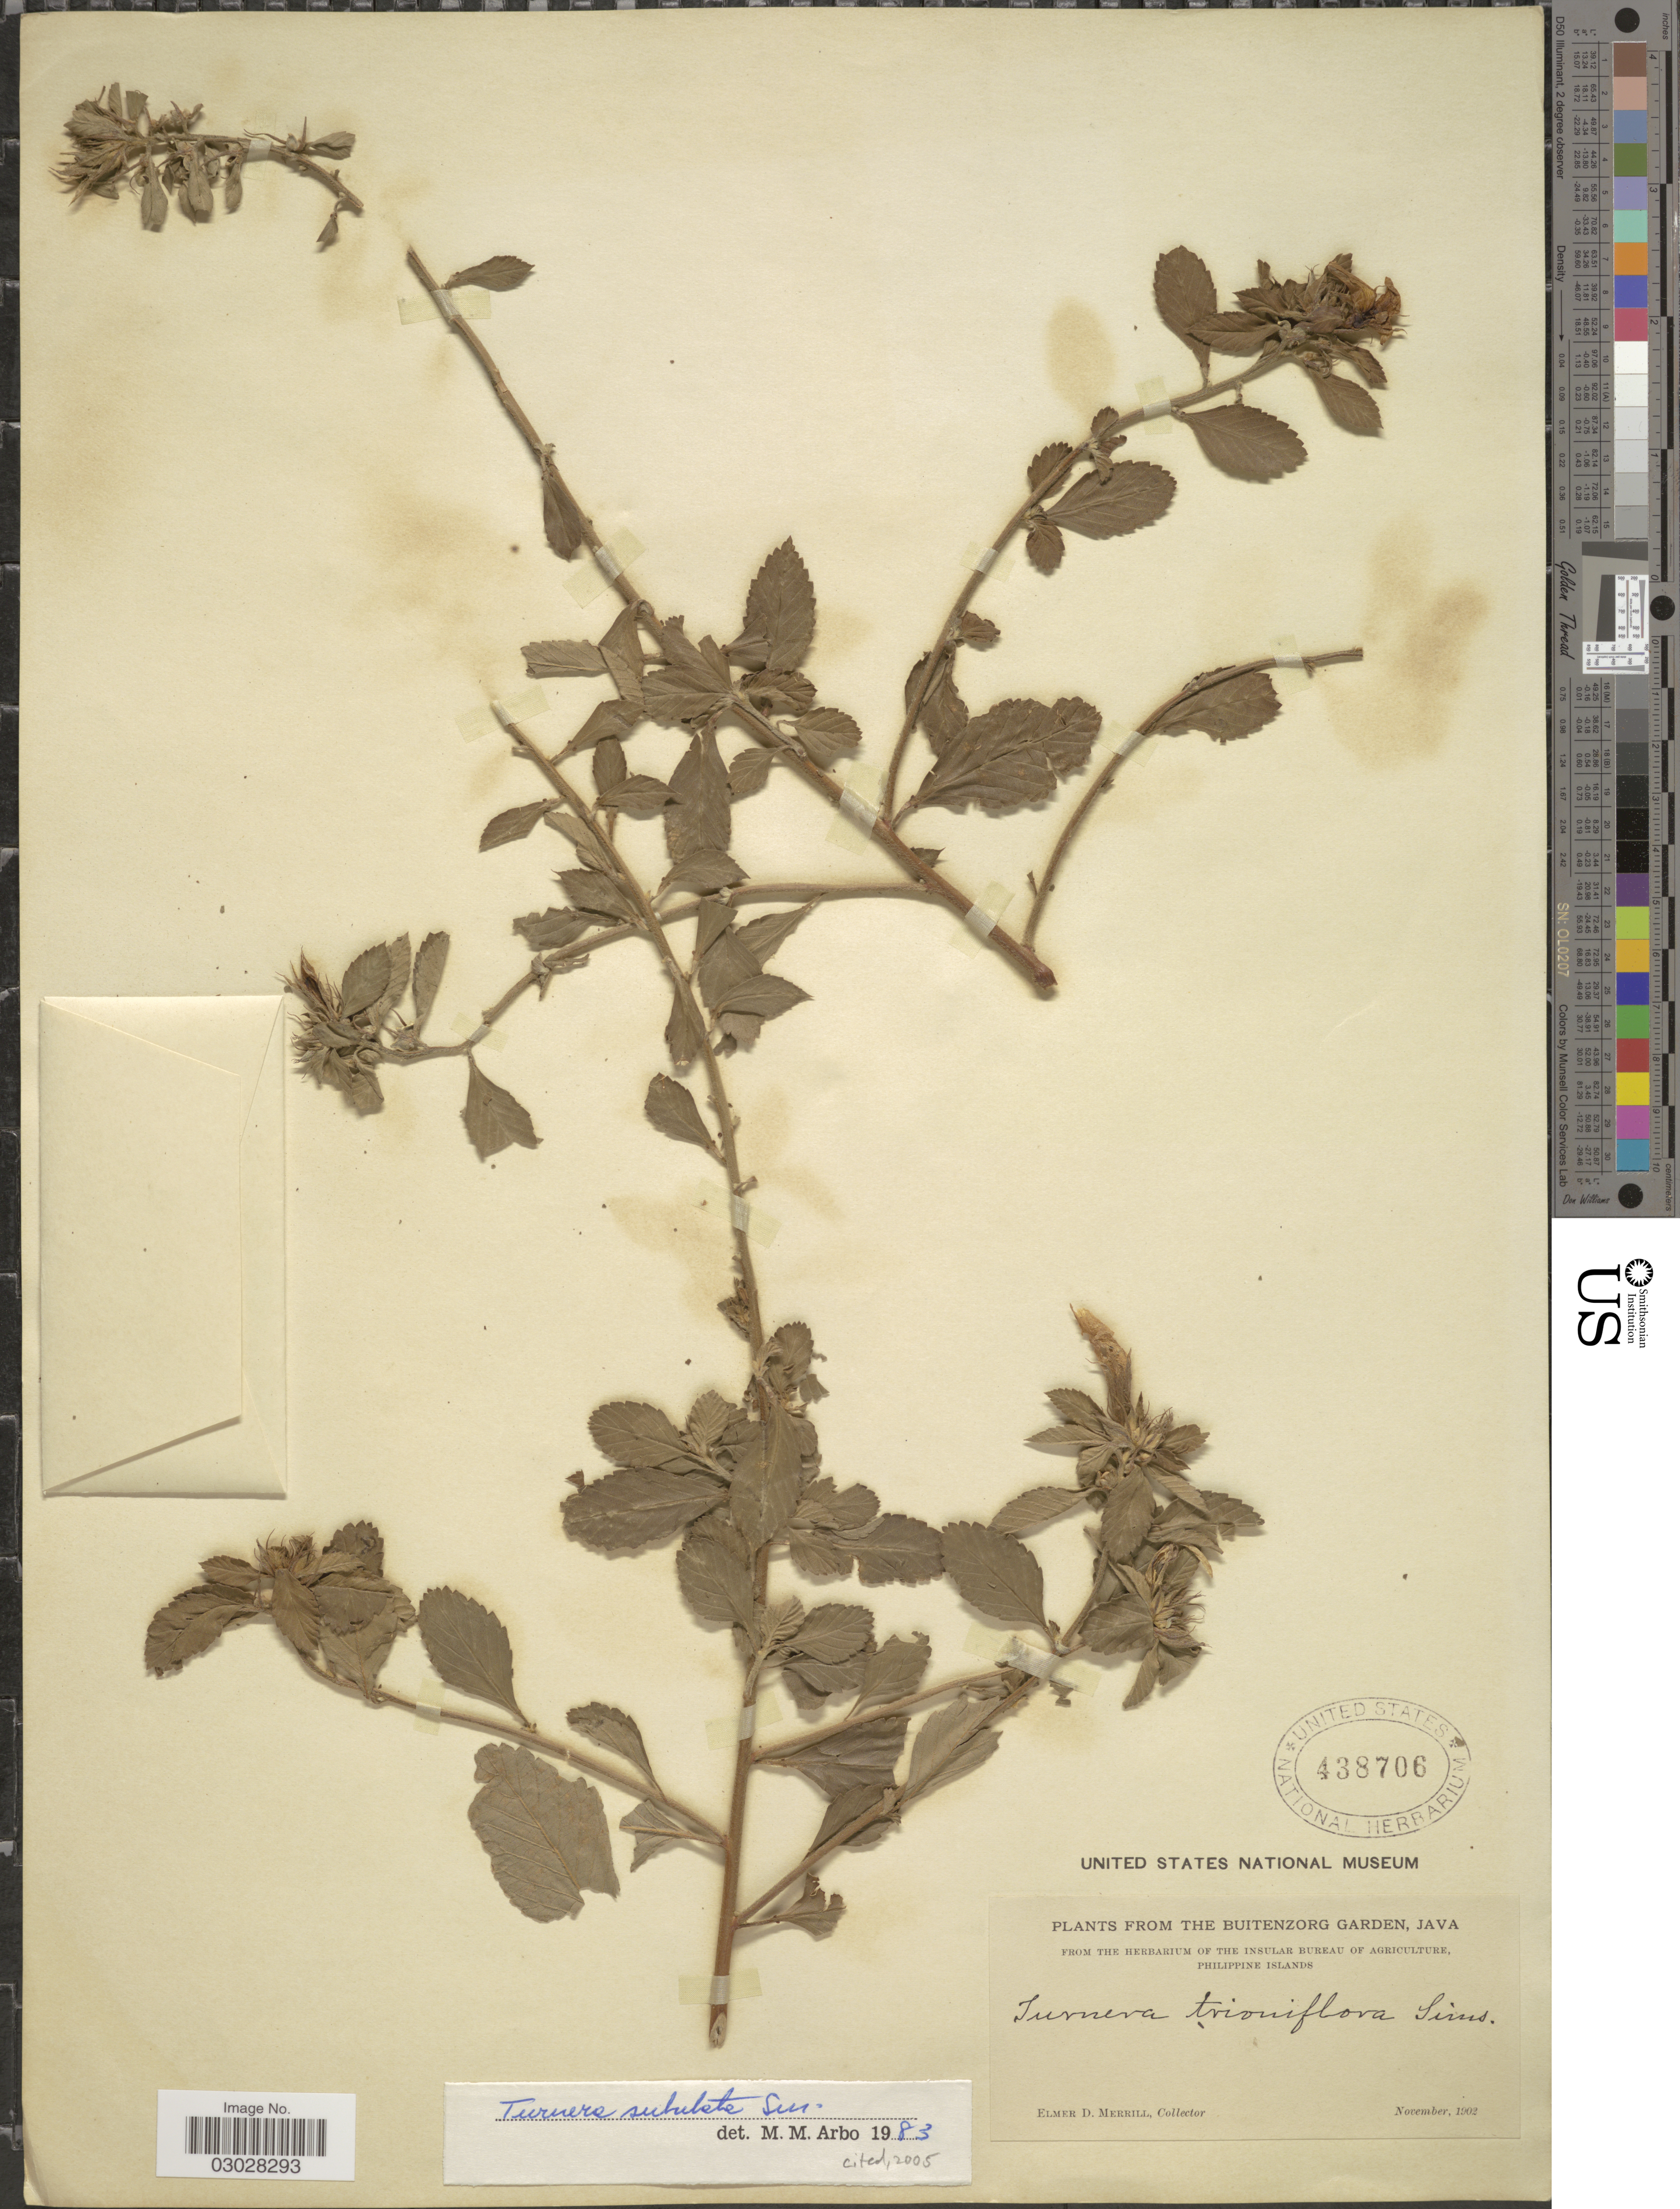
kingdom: Plantae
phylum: Tracheophyta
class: Magnoliopsida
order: Malpighiales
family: Turneraceae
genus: Turnera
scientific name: Turnera subulata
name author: Sm.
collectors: E. D. Merrill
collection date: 1902-11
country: Indonesia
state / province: Java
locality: The Buitenzorg Garden.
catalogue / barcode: US 438706